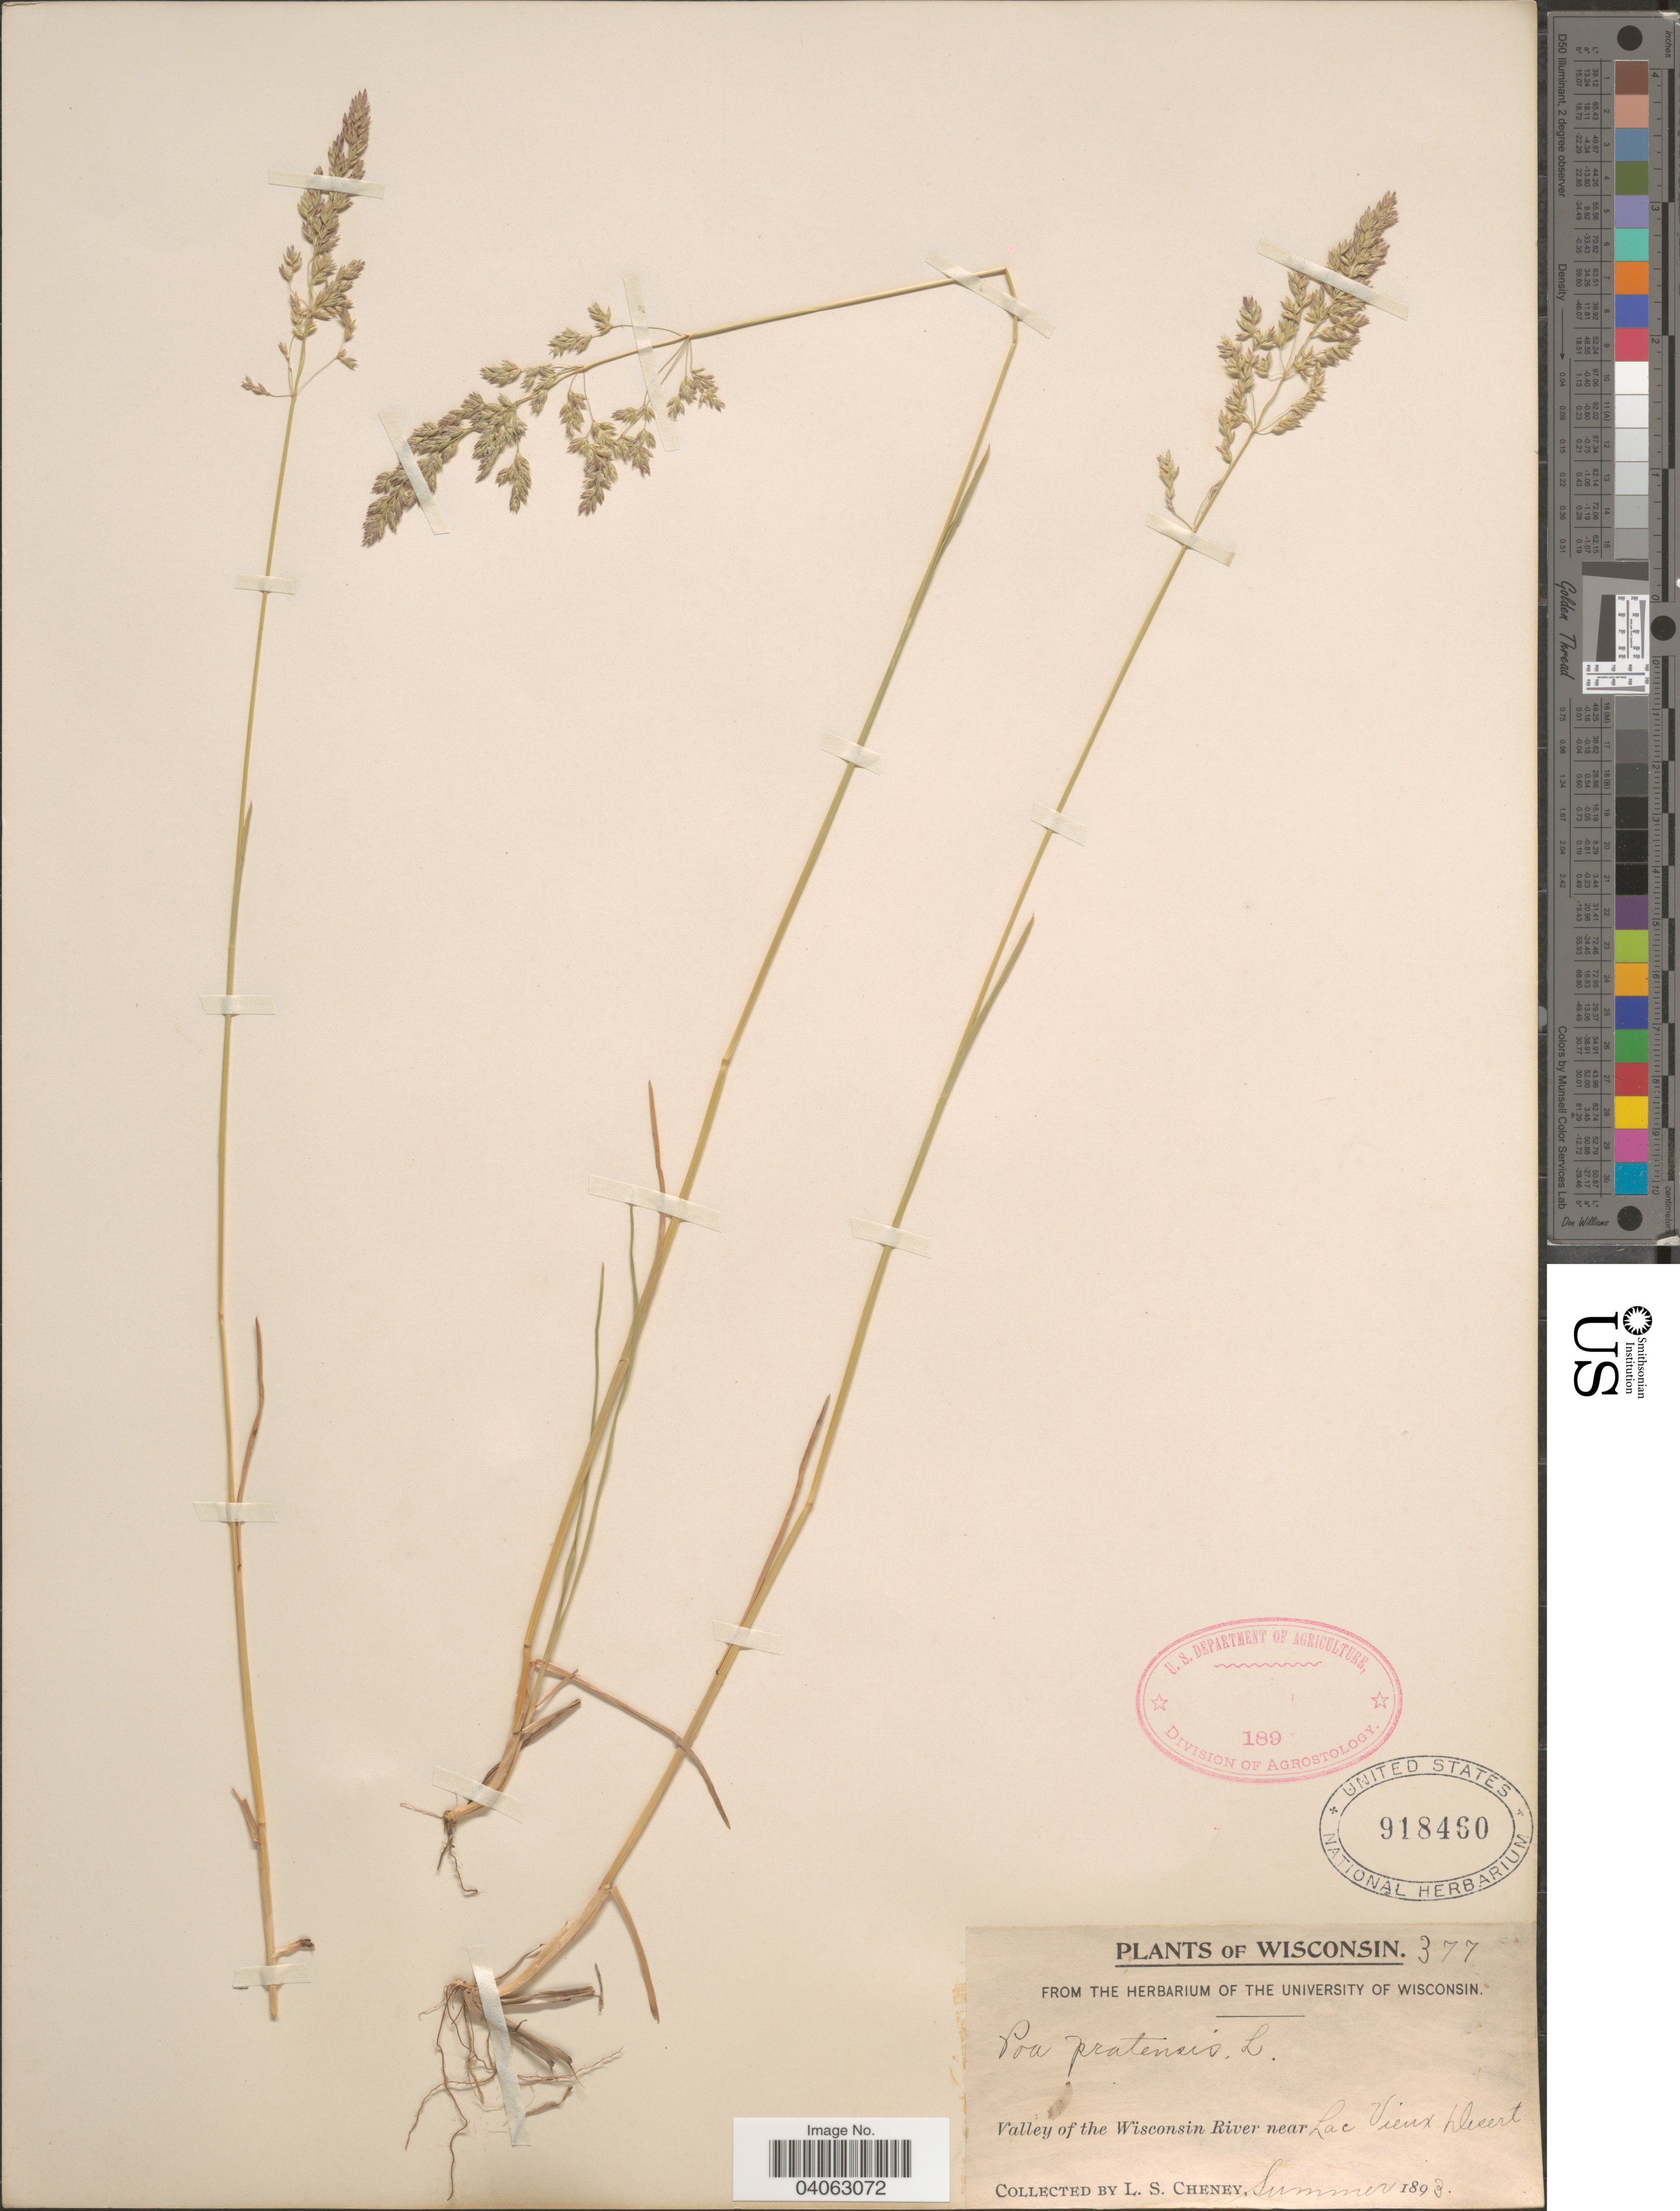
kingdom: Plantae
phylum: Tracheophyta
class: Liliopsida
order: Poales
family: Poaceae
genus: Poa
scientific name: Poa pratensis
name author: L.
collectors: L. Cheney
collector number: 377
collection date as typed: Summer 1893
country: United States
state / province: Wisconsin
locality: Valley of the Wisconsin River near Lac Vieux Desert.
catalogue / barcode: US 918460